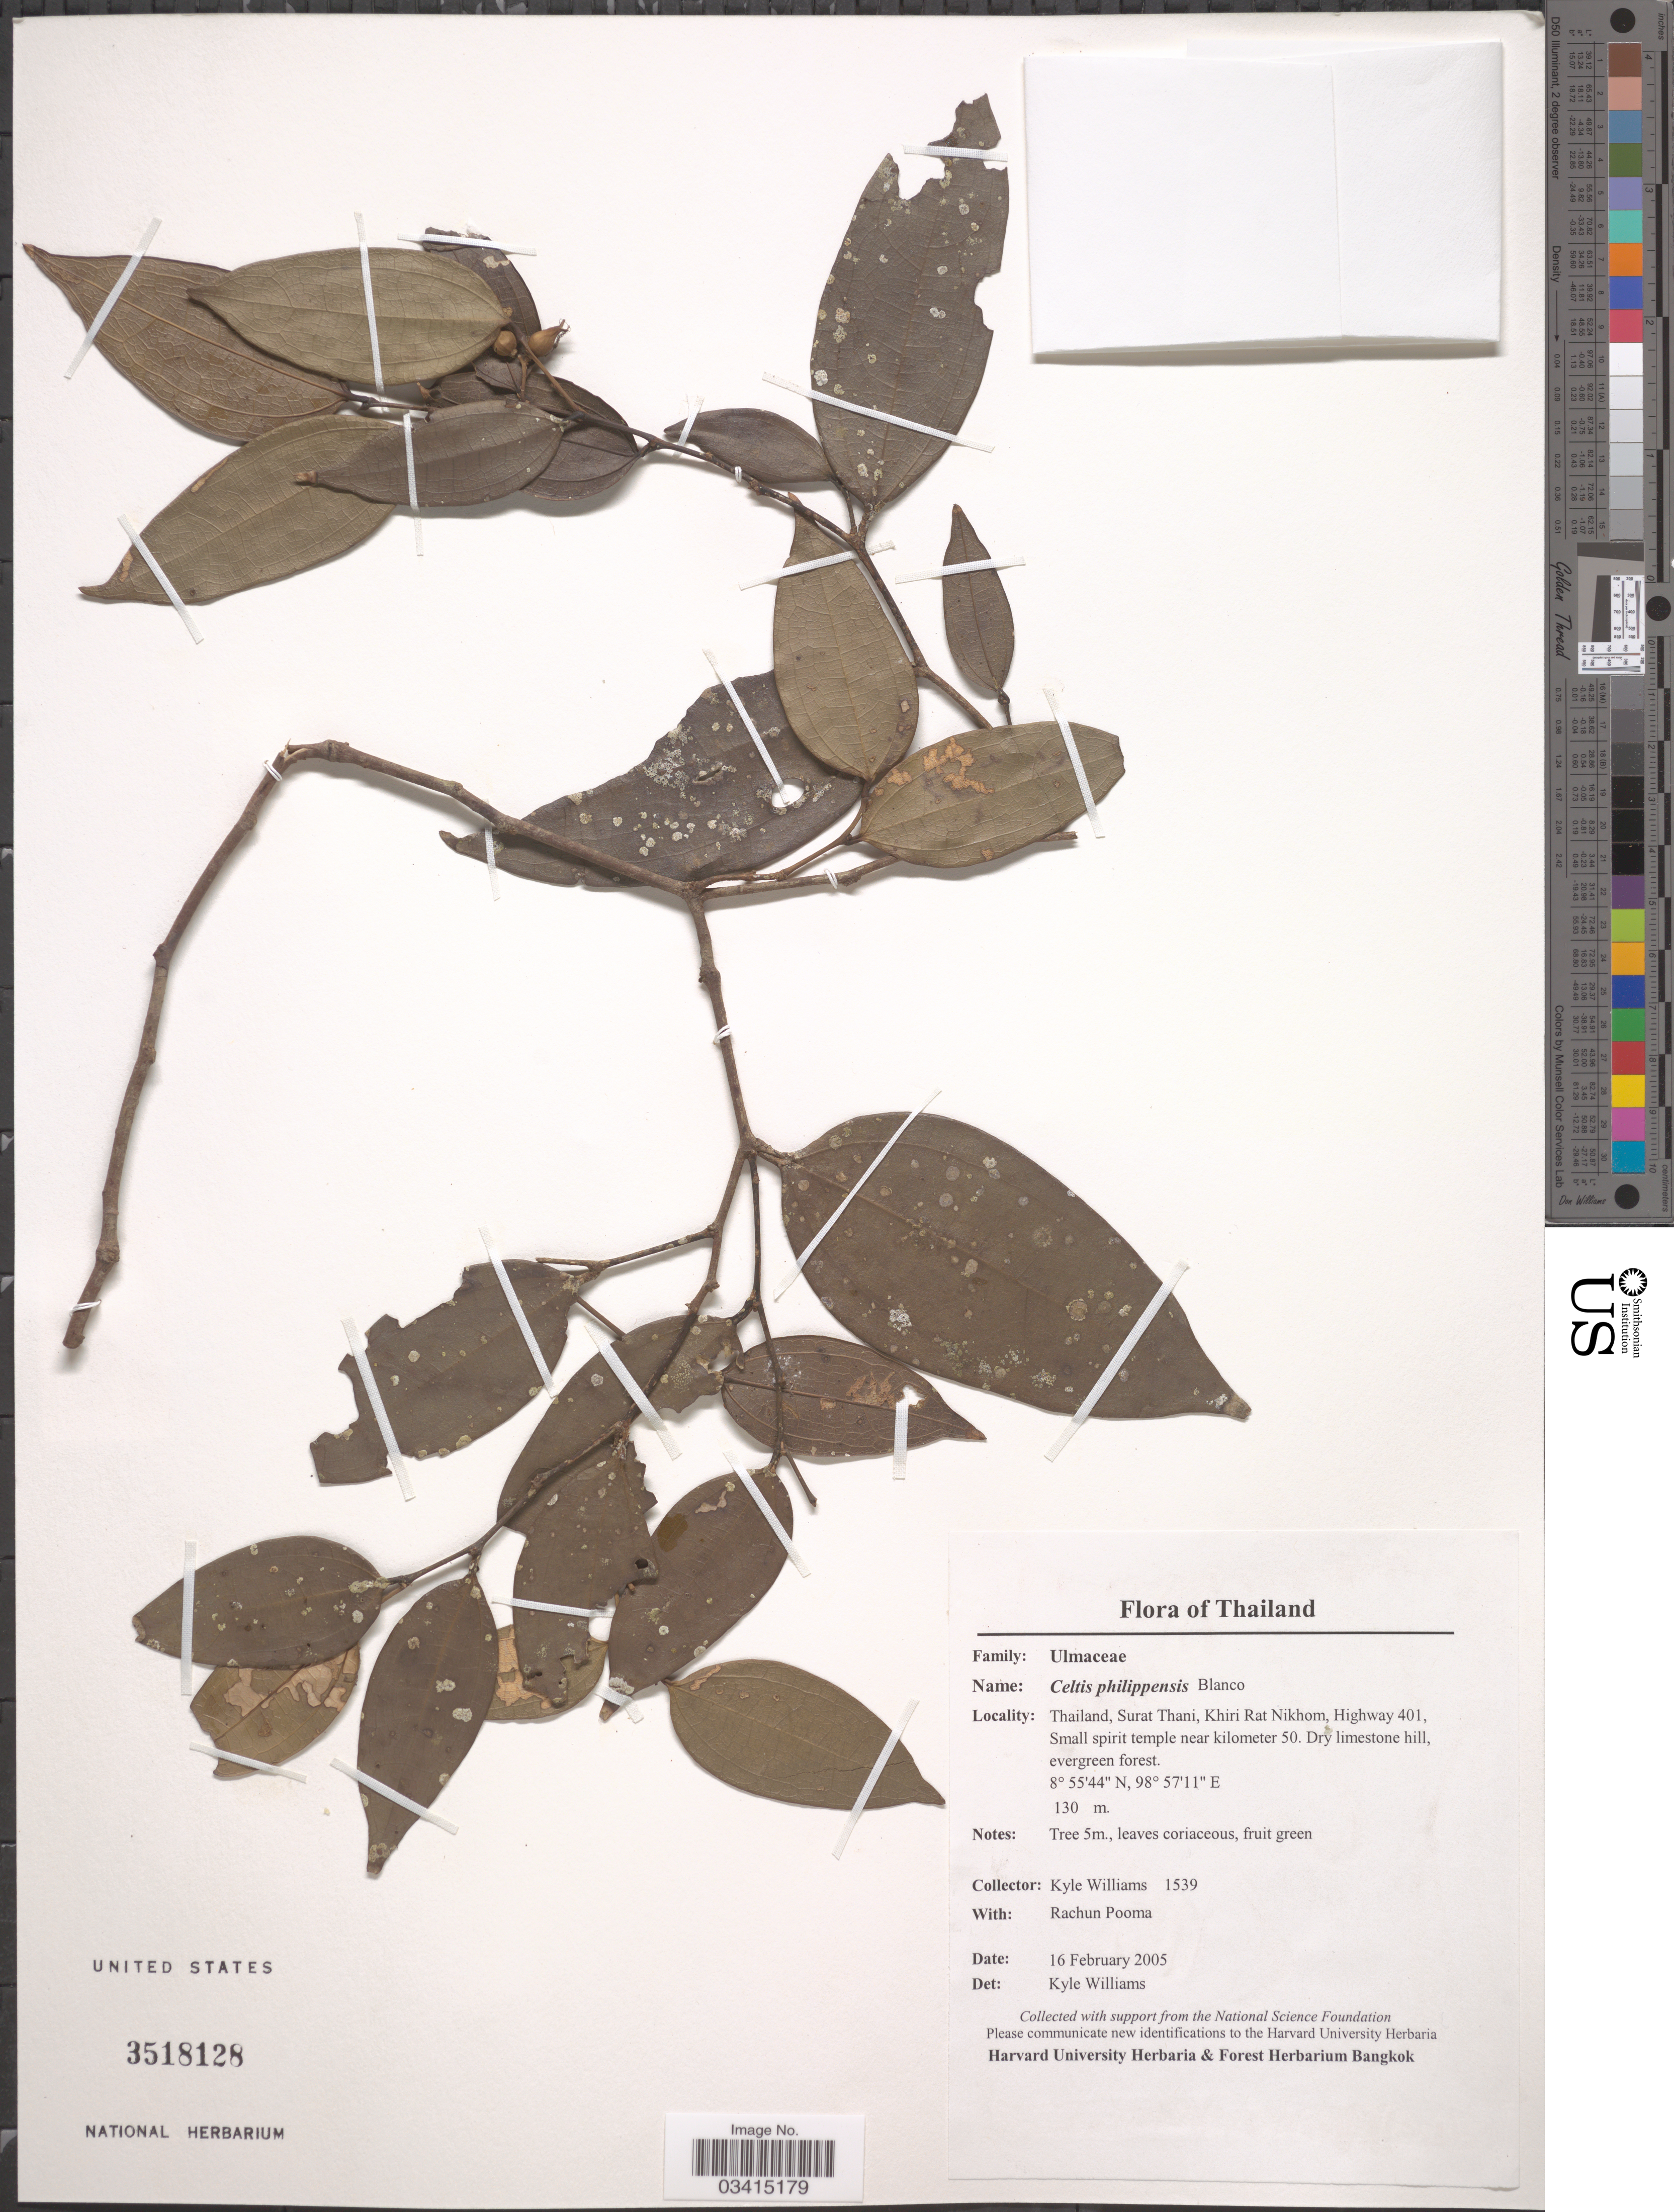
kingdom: Plantae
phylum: Tracheophyta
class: Magnoliopsida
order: Rosales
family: Cannabaceae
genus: Celtis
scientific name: Celtis philippensis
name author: Blanco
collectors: K. J. Williams & R. Pooma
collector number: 1539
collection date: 2005-02-16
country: Thailand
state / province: Surat Thani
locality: Khiri Rat Nikhom, Highway 401, Small spirit temple near kilometer 50.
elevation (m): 130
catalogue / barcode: US 3518128